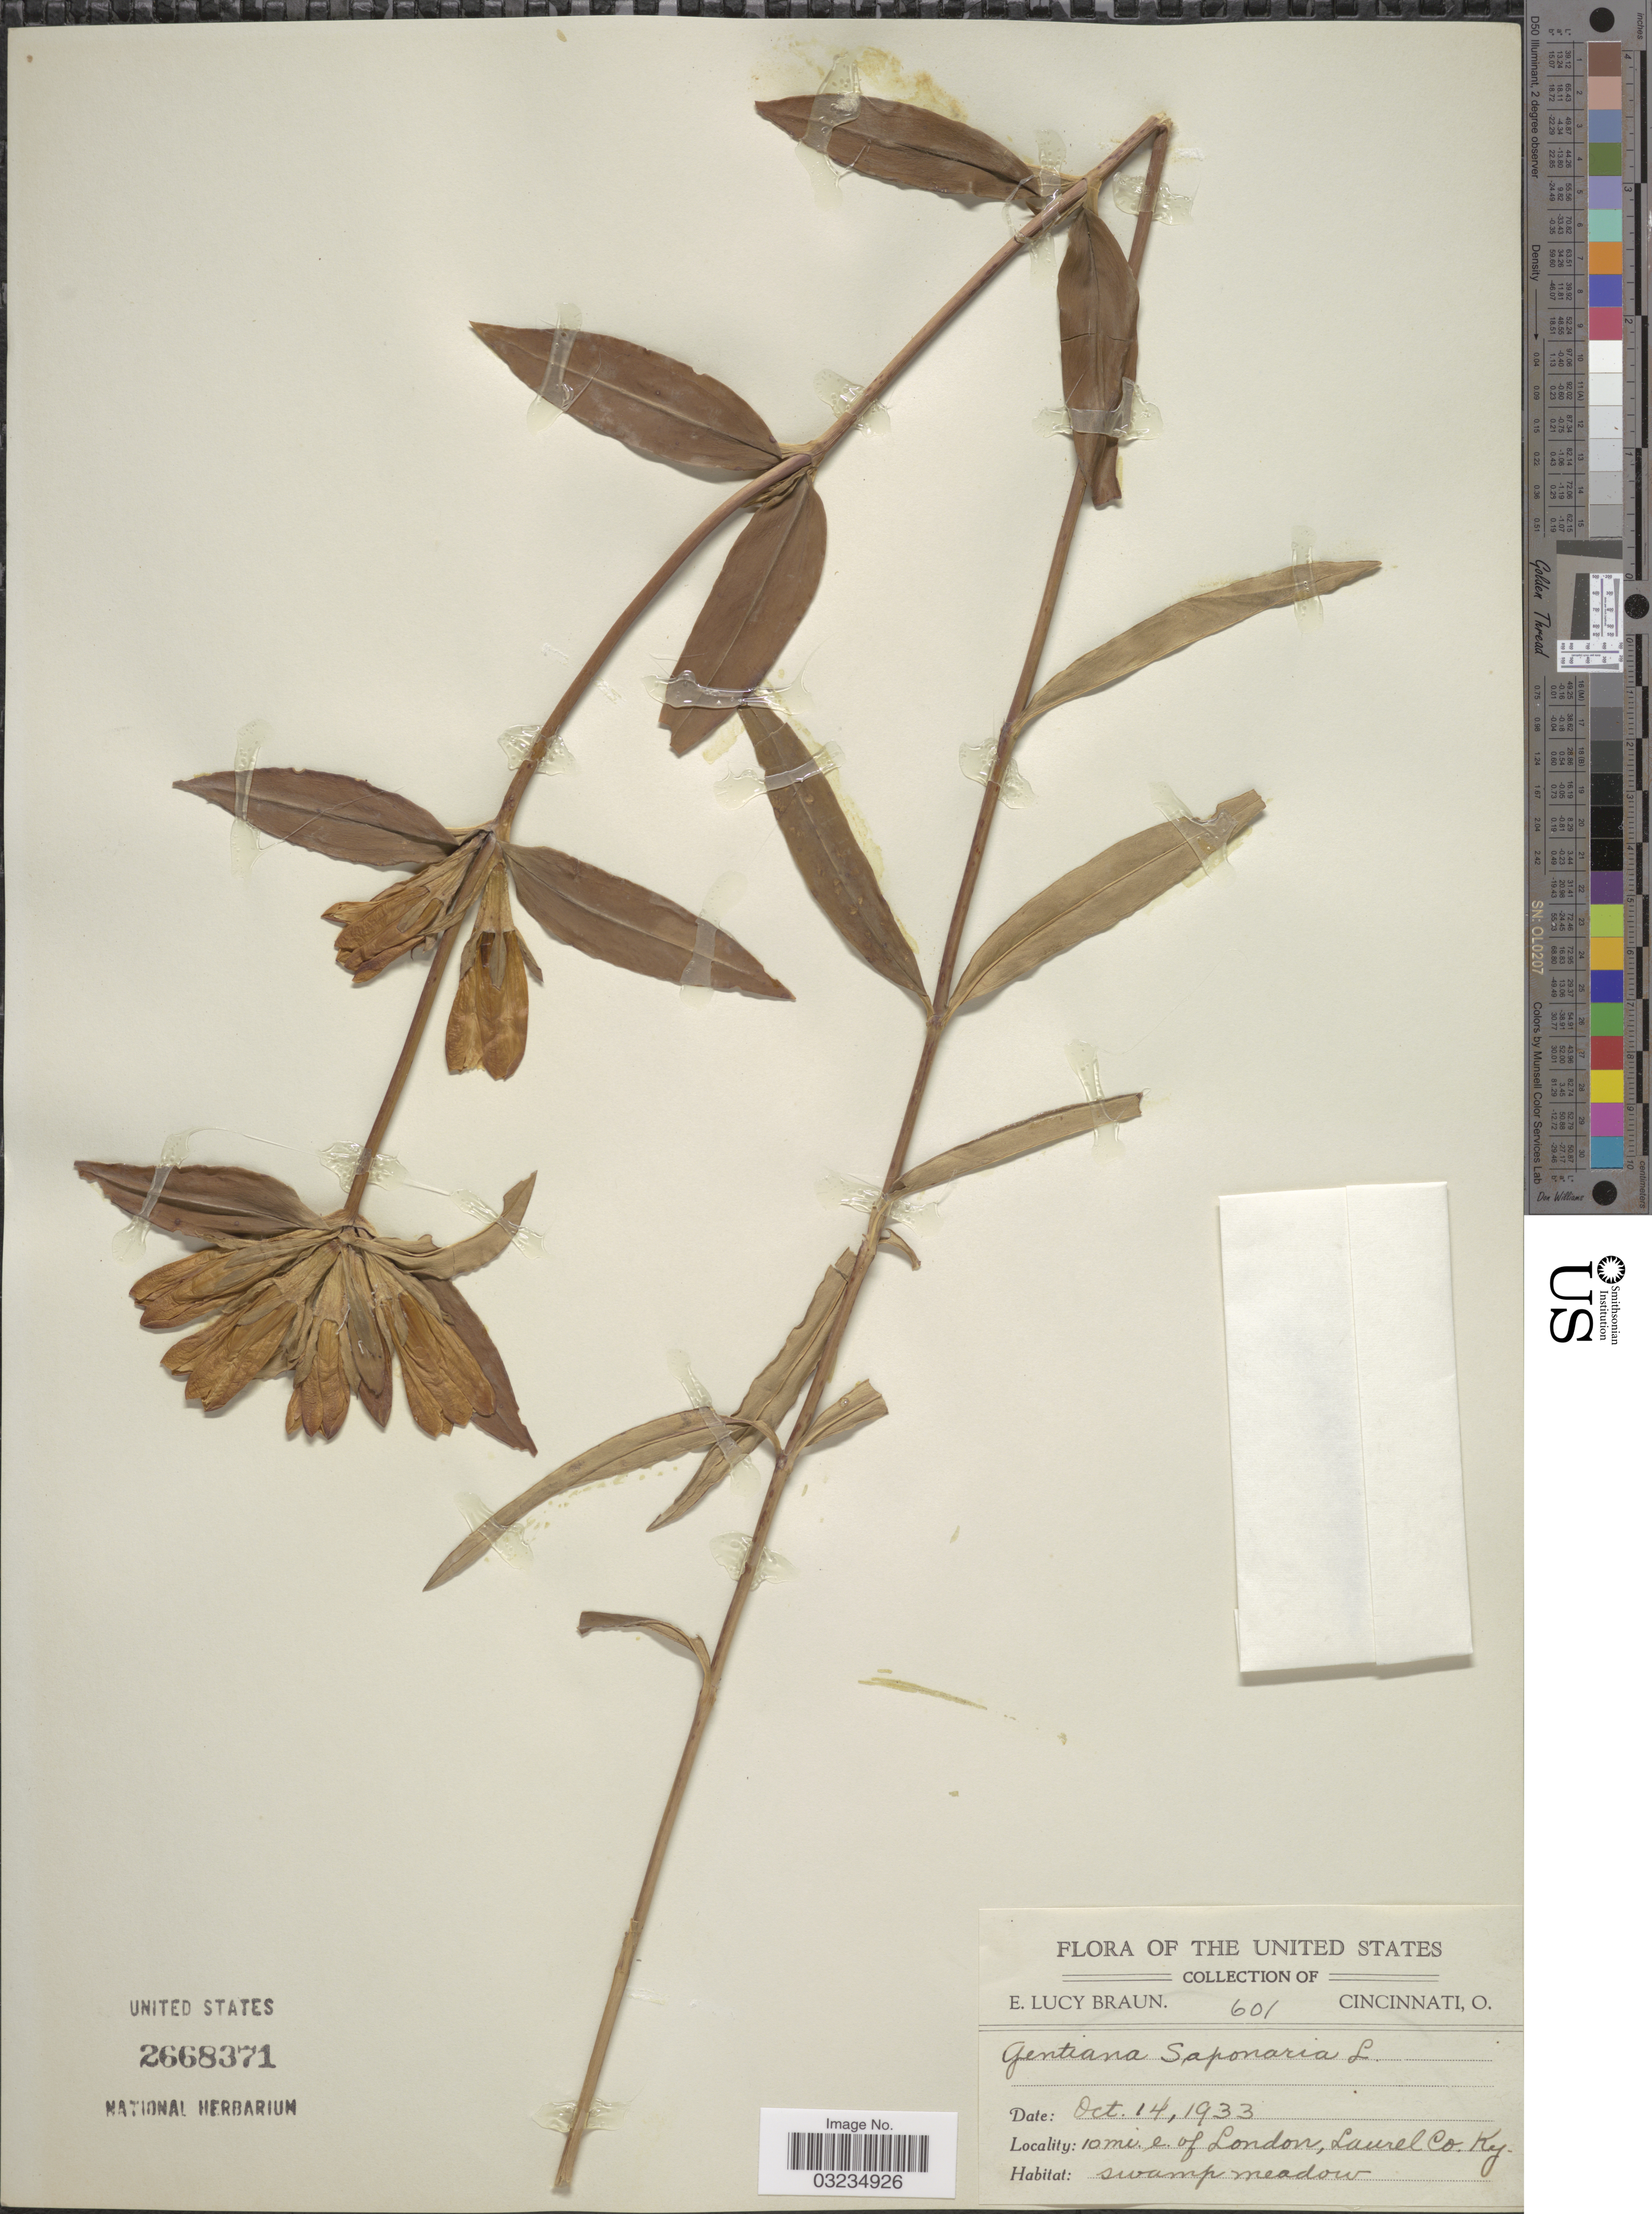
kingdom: Plantae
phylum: Tracheophyta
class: Magnoliopsida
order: Gentianales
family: Gentianaceae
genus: Gentiana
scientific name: Gentiana saponaria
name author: L.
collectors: E. Braun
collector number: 601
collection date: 1933-10-14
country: United States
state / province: Kentucky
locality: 10 mi. e. of London, Laurel Co.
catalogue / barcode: US 2668371